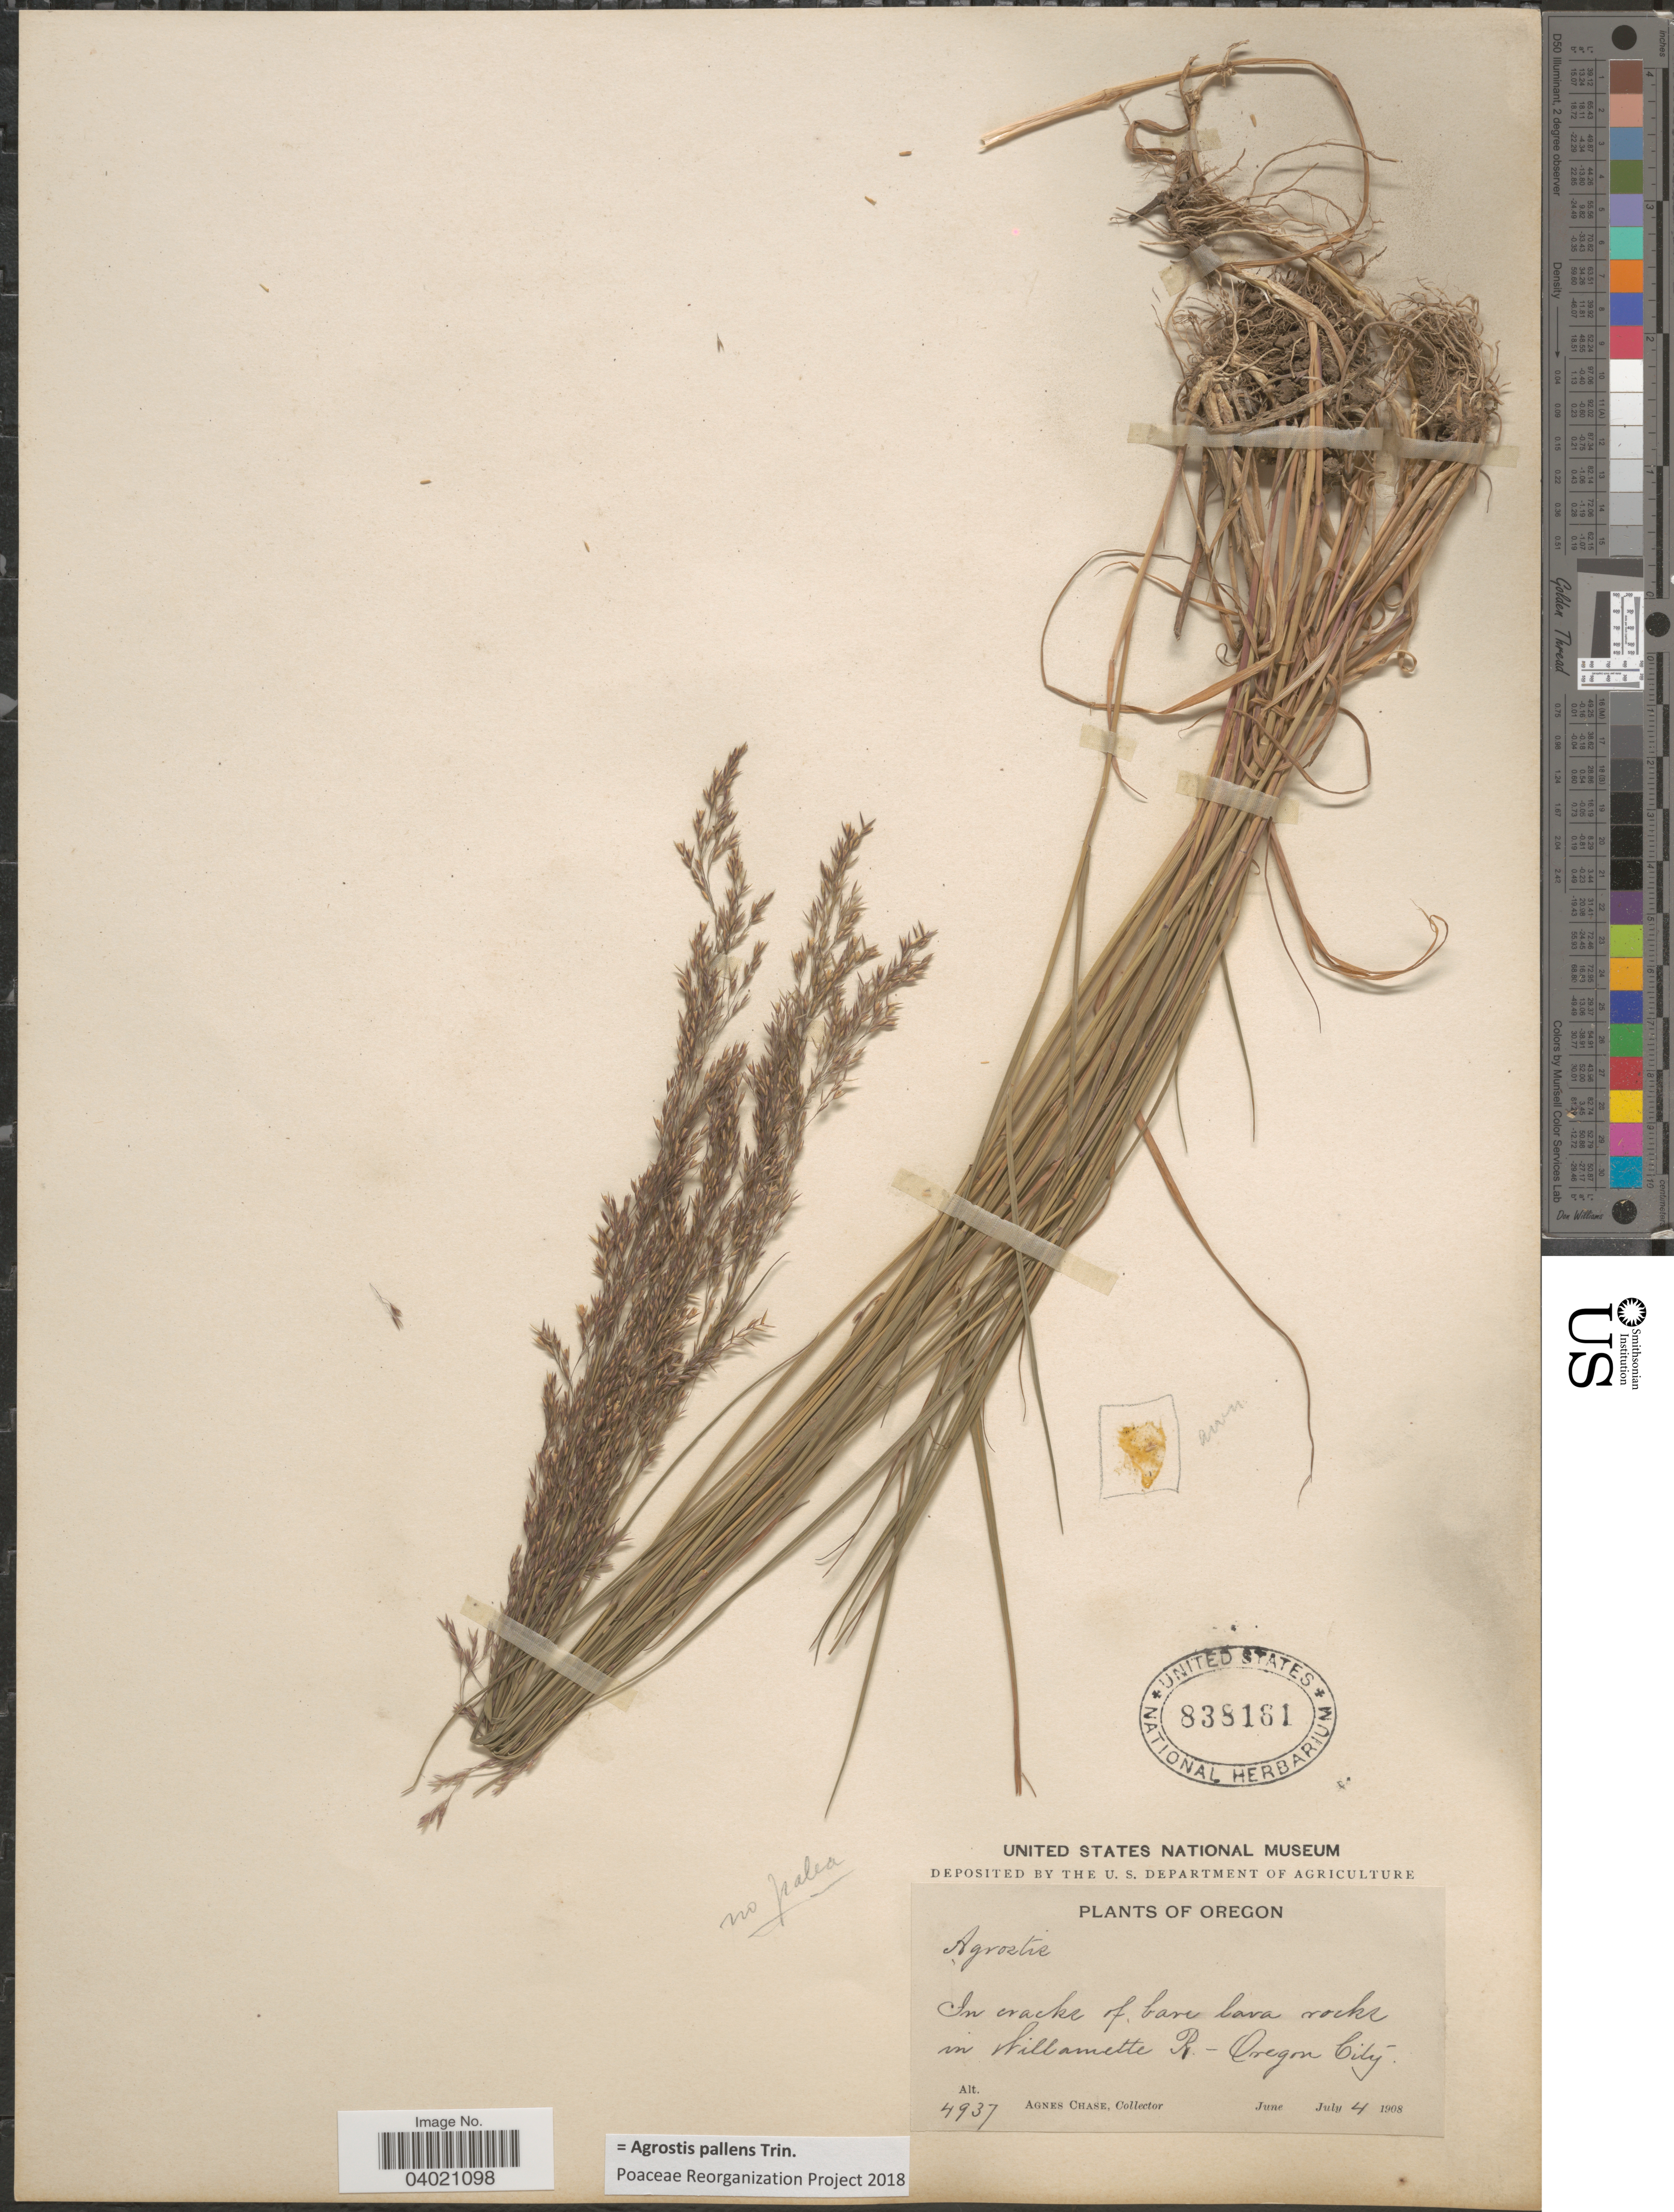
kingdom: Plantae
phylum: Tracheophyta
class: Liliopsida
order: Poales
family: Poaceae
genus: Agrostis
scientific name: Agrostis pallens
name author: Trin.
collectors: A. Chase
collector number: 4937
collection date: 1908-07-04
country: United States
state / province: Oregon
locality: In cracks of bare lava rocks in Willamette R - Oregon City.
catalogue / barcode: US 838161